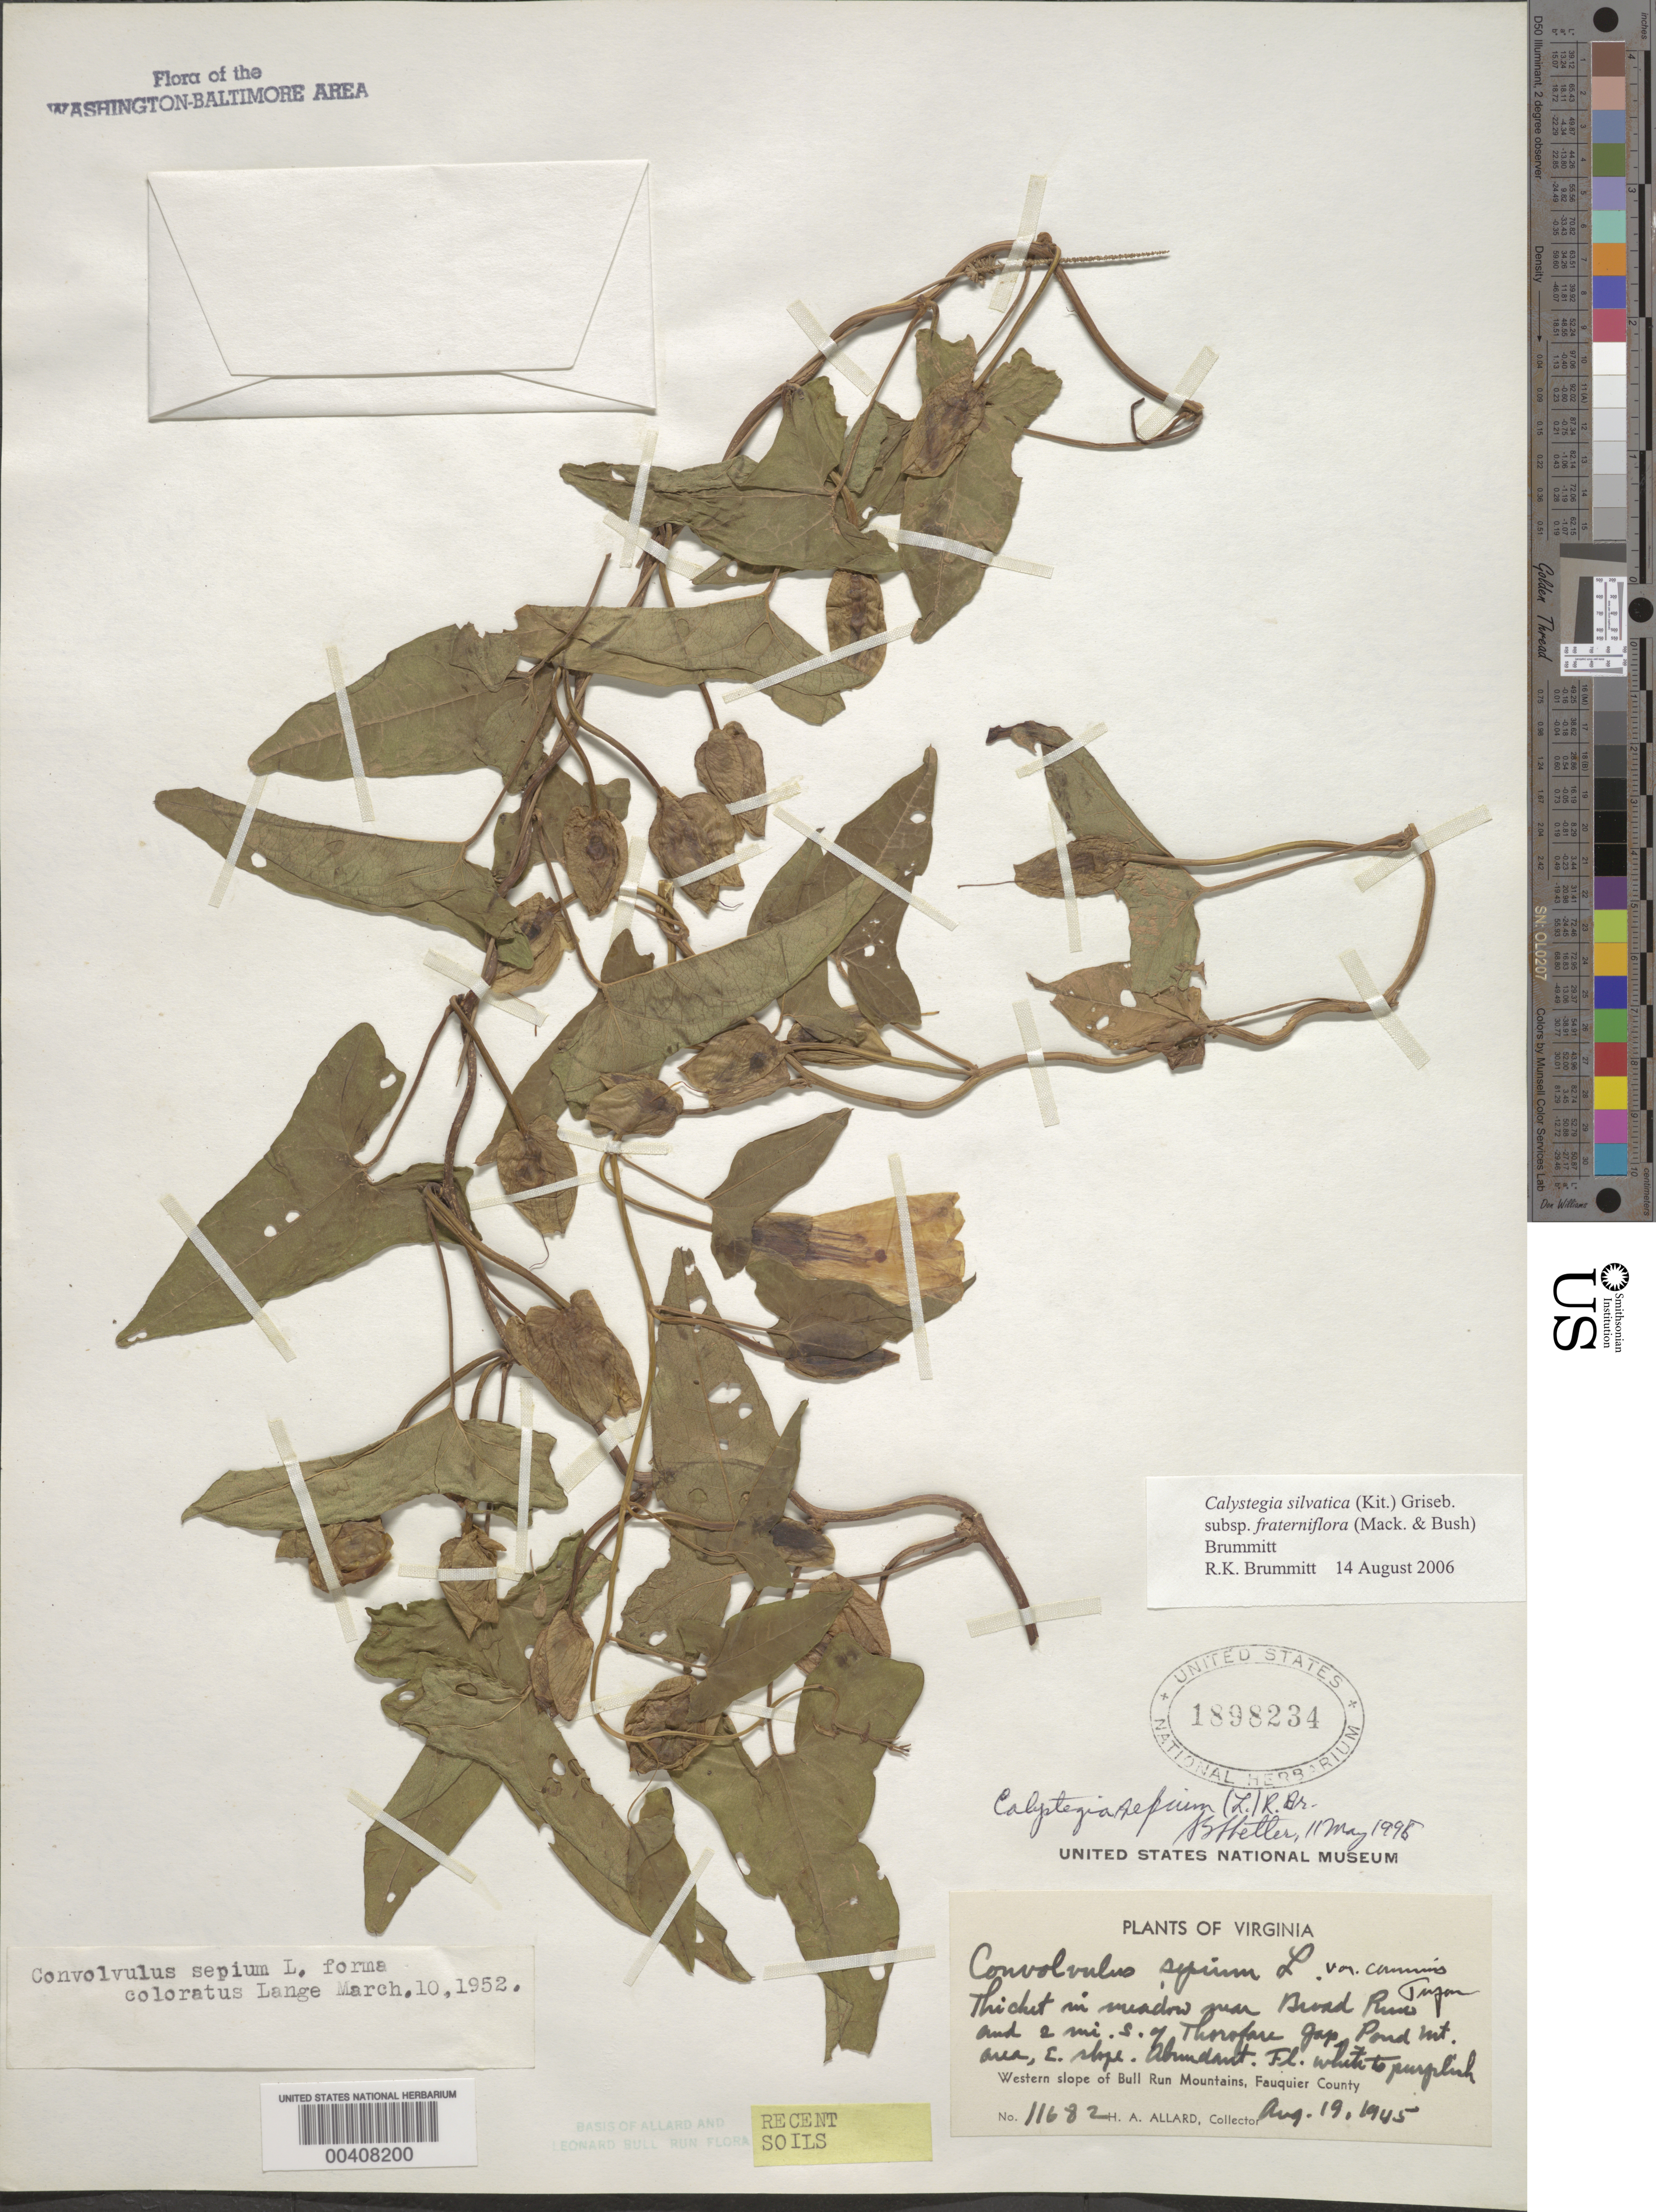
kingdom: Plantae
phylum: Tracheophyta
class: Magnoliopsida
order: Solanales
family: Convolvulaceae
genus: Calystegia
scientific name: Calystegia silvatica subsp. fraterniflora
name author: (Mack. & Bush) Brummitt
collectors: H. A. Allard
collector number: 11682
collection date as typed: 19 Aug 1945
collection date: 1945-08-19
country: United States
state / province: Virginia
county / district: Fauquier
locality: Near Broad Run and 2 mi. S of Thorofare Gap, Pond Mt. Bull Run Mts.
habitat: Thicket in meadow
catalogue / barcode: US 1898234